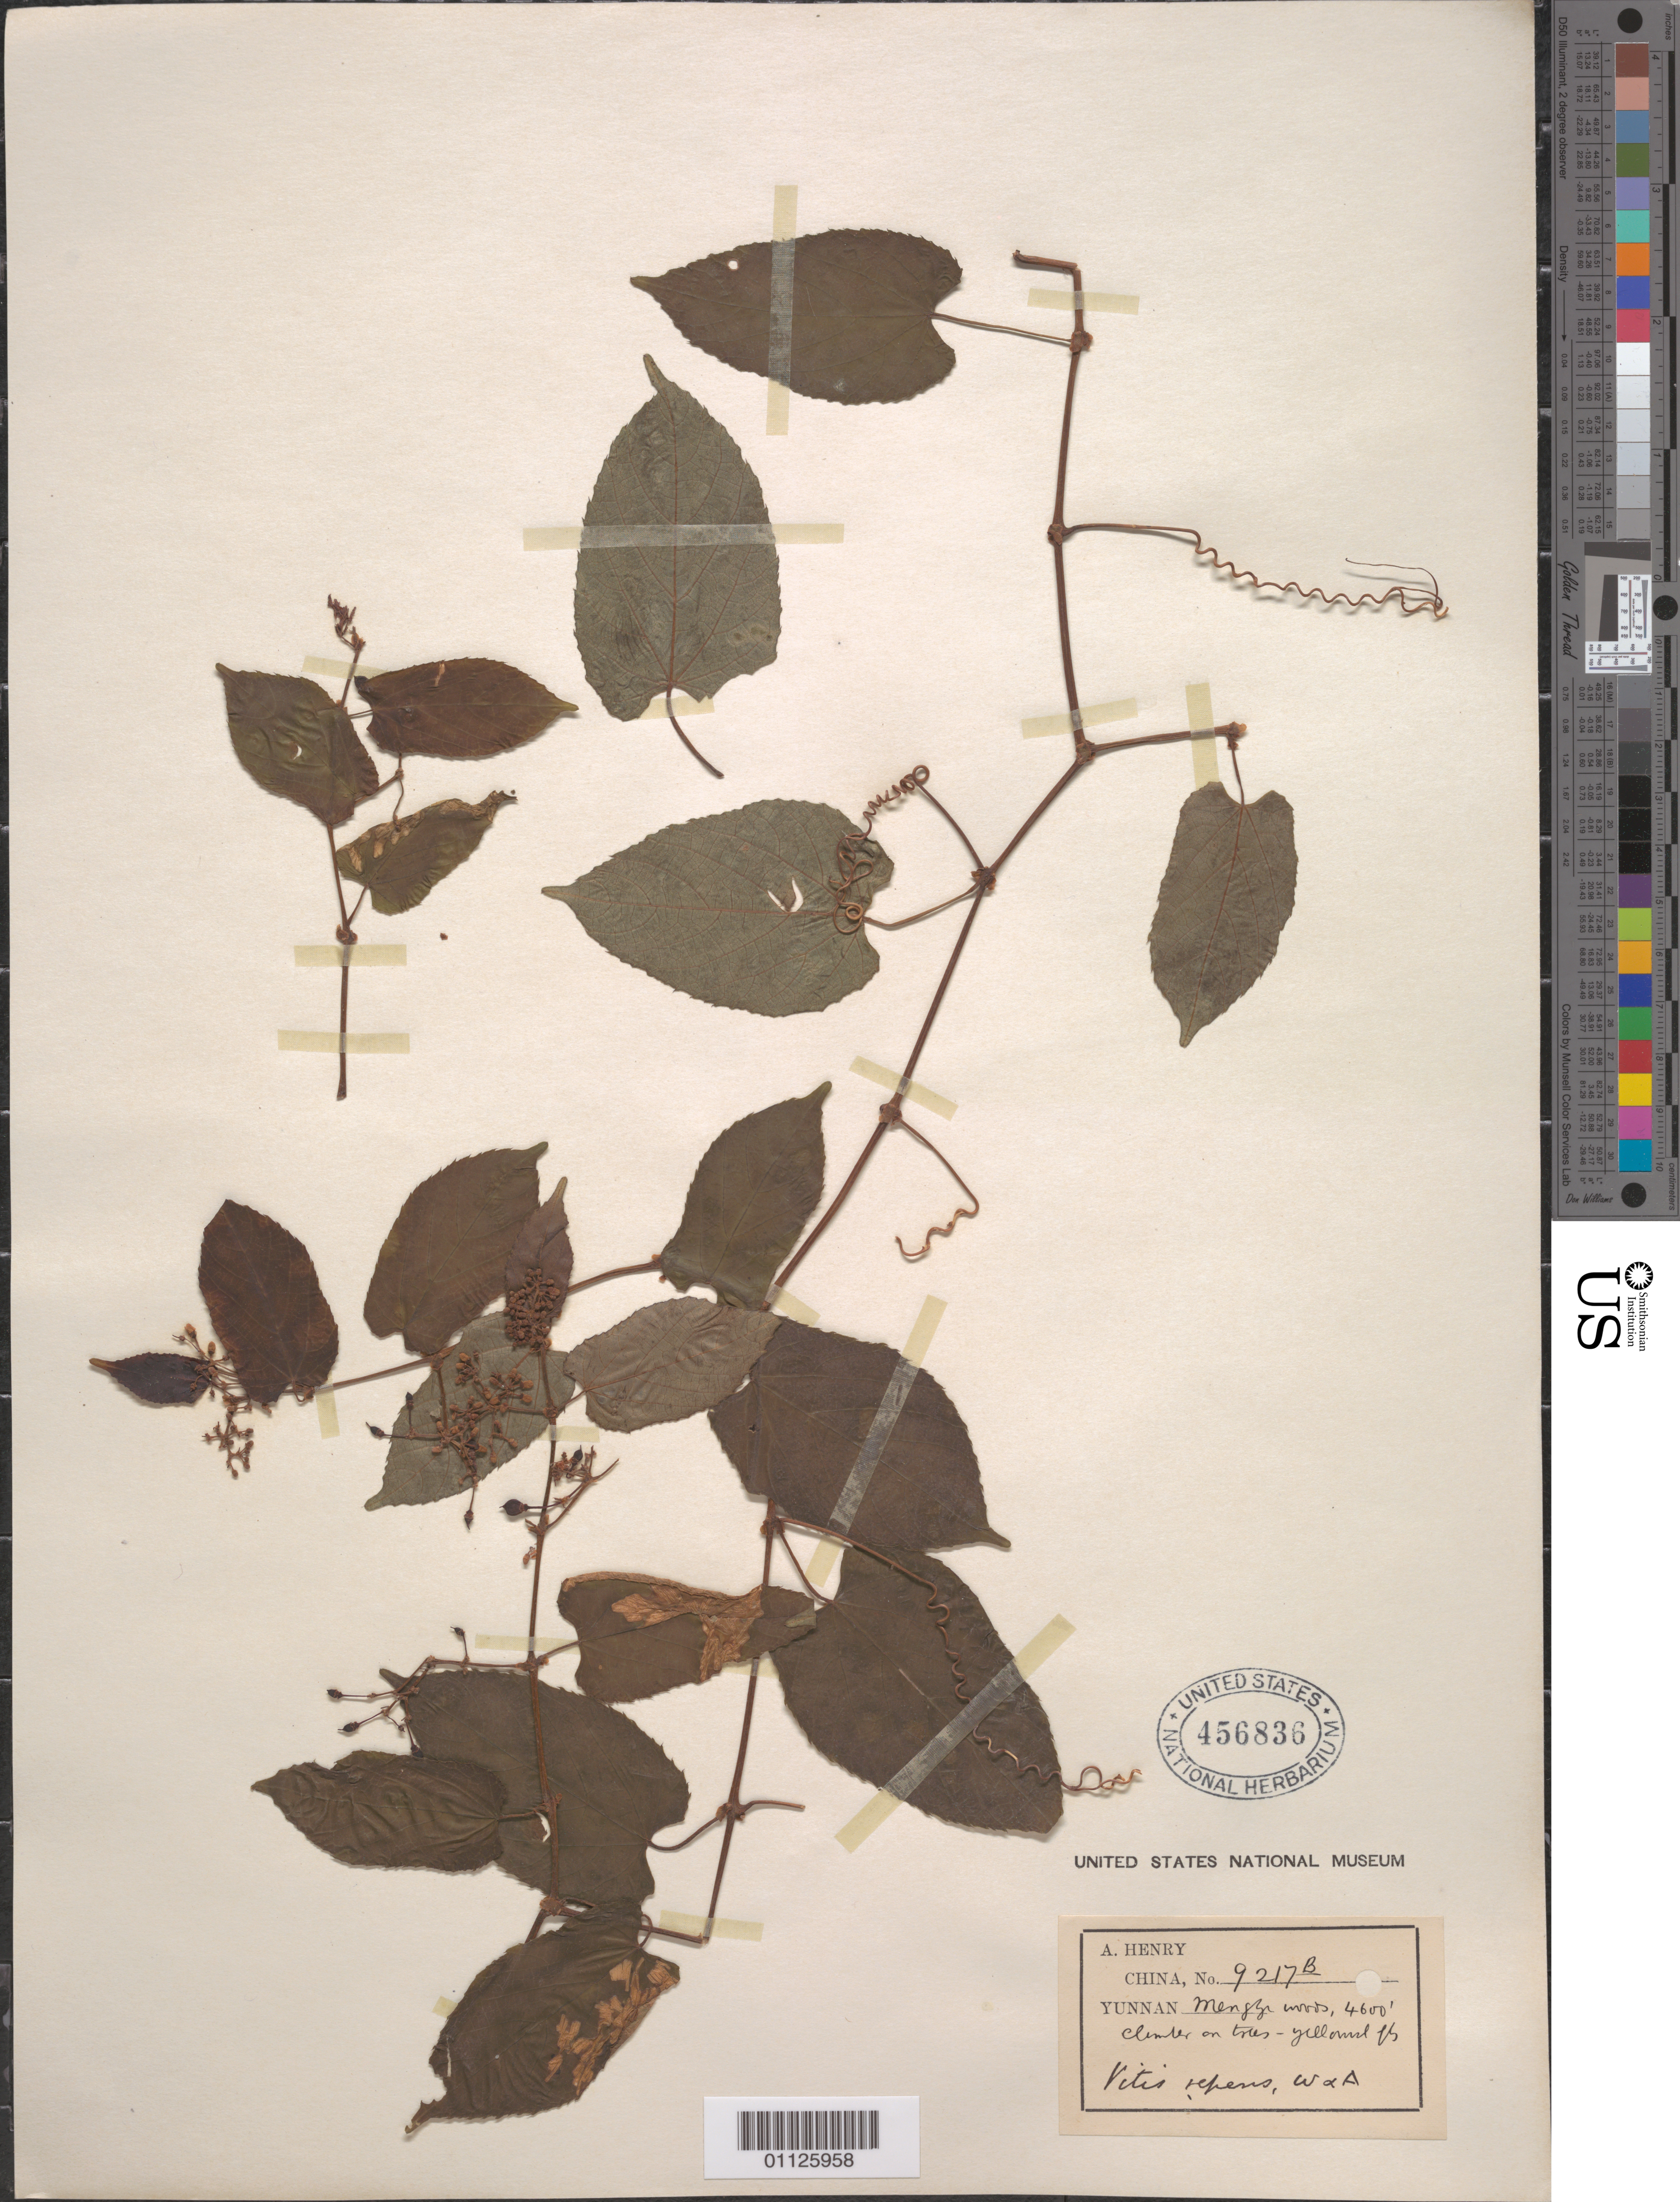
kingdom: Plantae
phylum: Tracheophyta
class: Magnoliopsida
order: Vitales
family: Vitaceae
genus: Cissus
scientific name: Cissus repens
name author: Lam.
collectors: A. Henry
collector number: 9217 B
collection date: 1880/1920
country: China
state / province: Yunnan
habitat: Climber on trees.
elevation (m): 1402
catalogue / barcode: US 456836